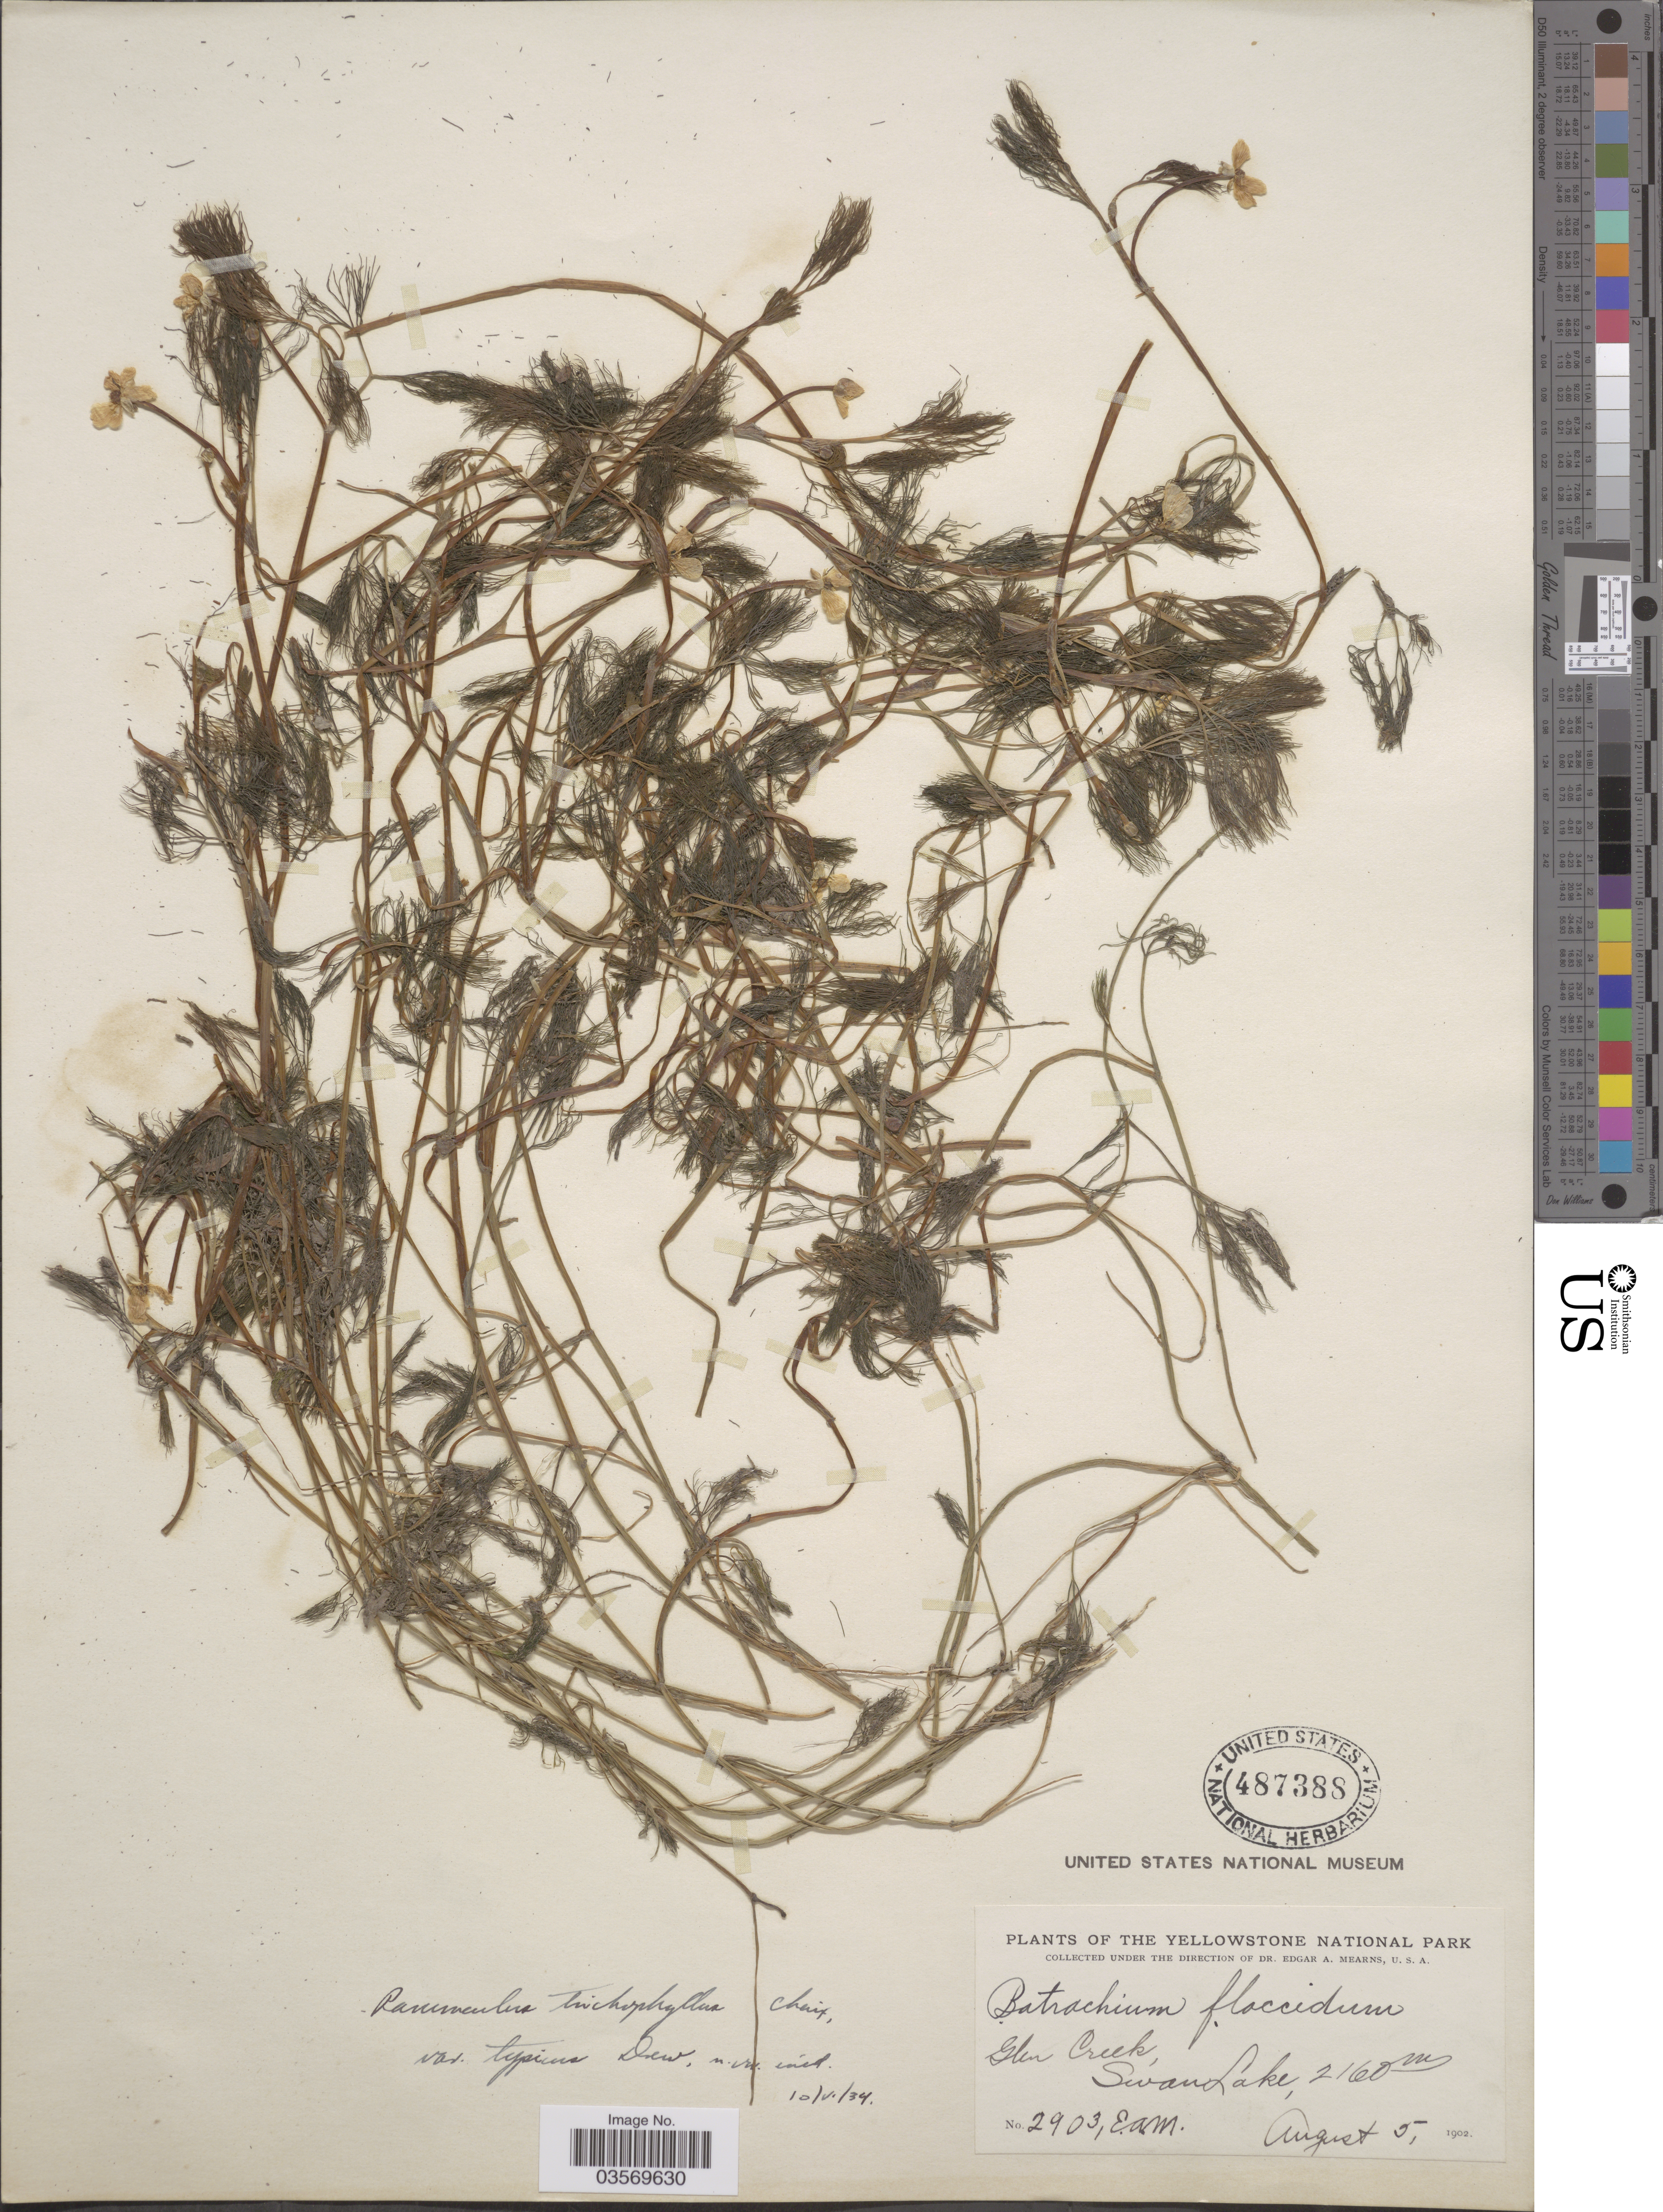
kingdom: Plantae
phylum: Tracheophyta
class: Magnoliopsida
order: Ranunculales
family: Ranunculaceae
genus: Ranunculus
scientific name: Ranunculus trichophyllus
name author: Chaix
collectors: E. A. Mearns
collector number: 2903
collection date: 1902-08-05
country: United States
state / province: Wyoming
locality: The Yellowstone National Park. Glen Creek, Swan Lake.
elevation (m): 2160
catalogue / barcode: US 487388